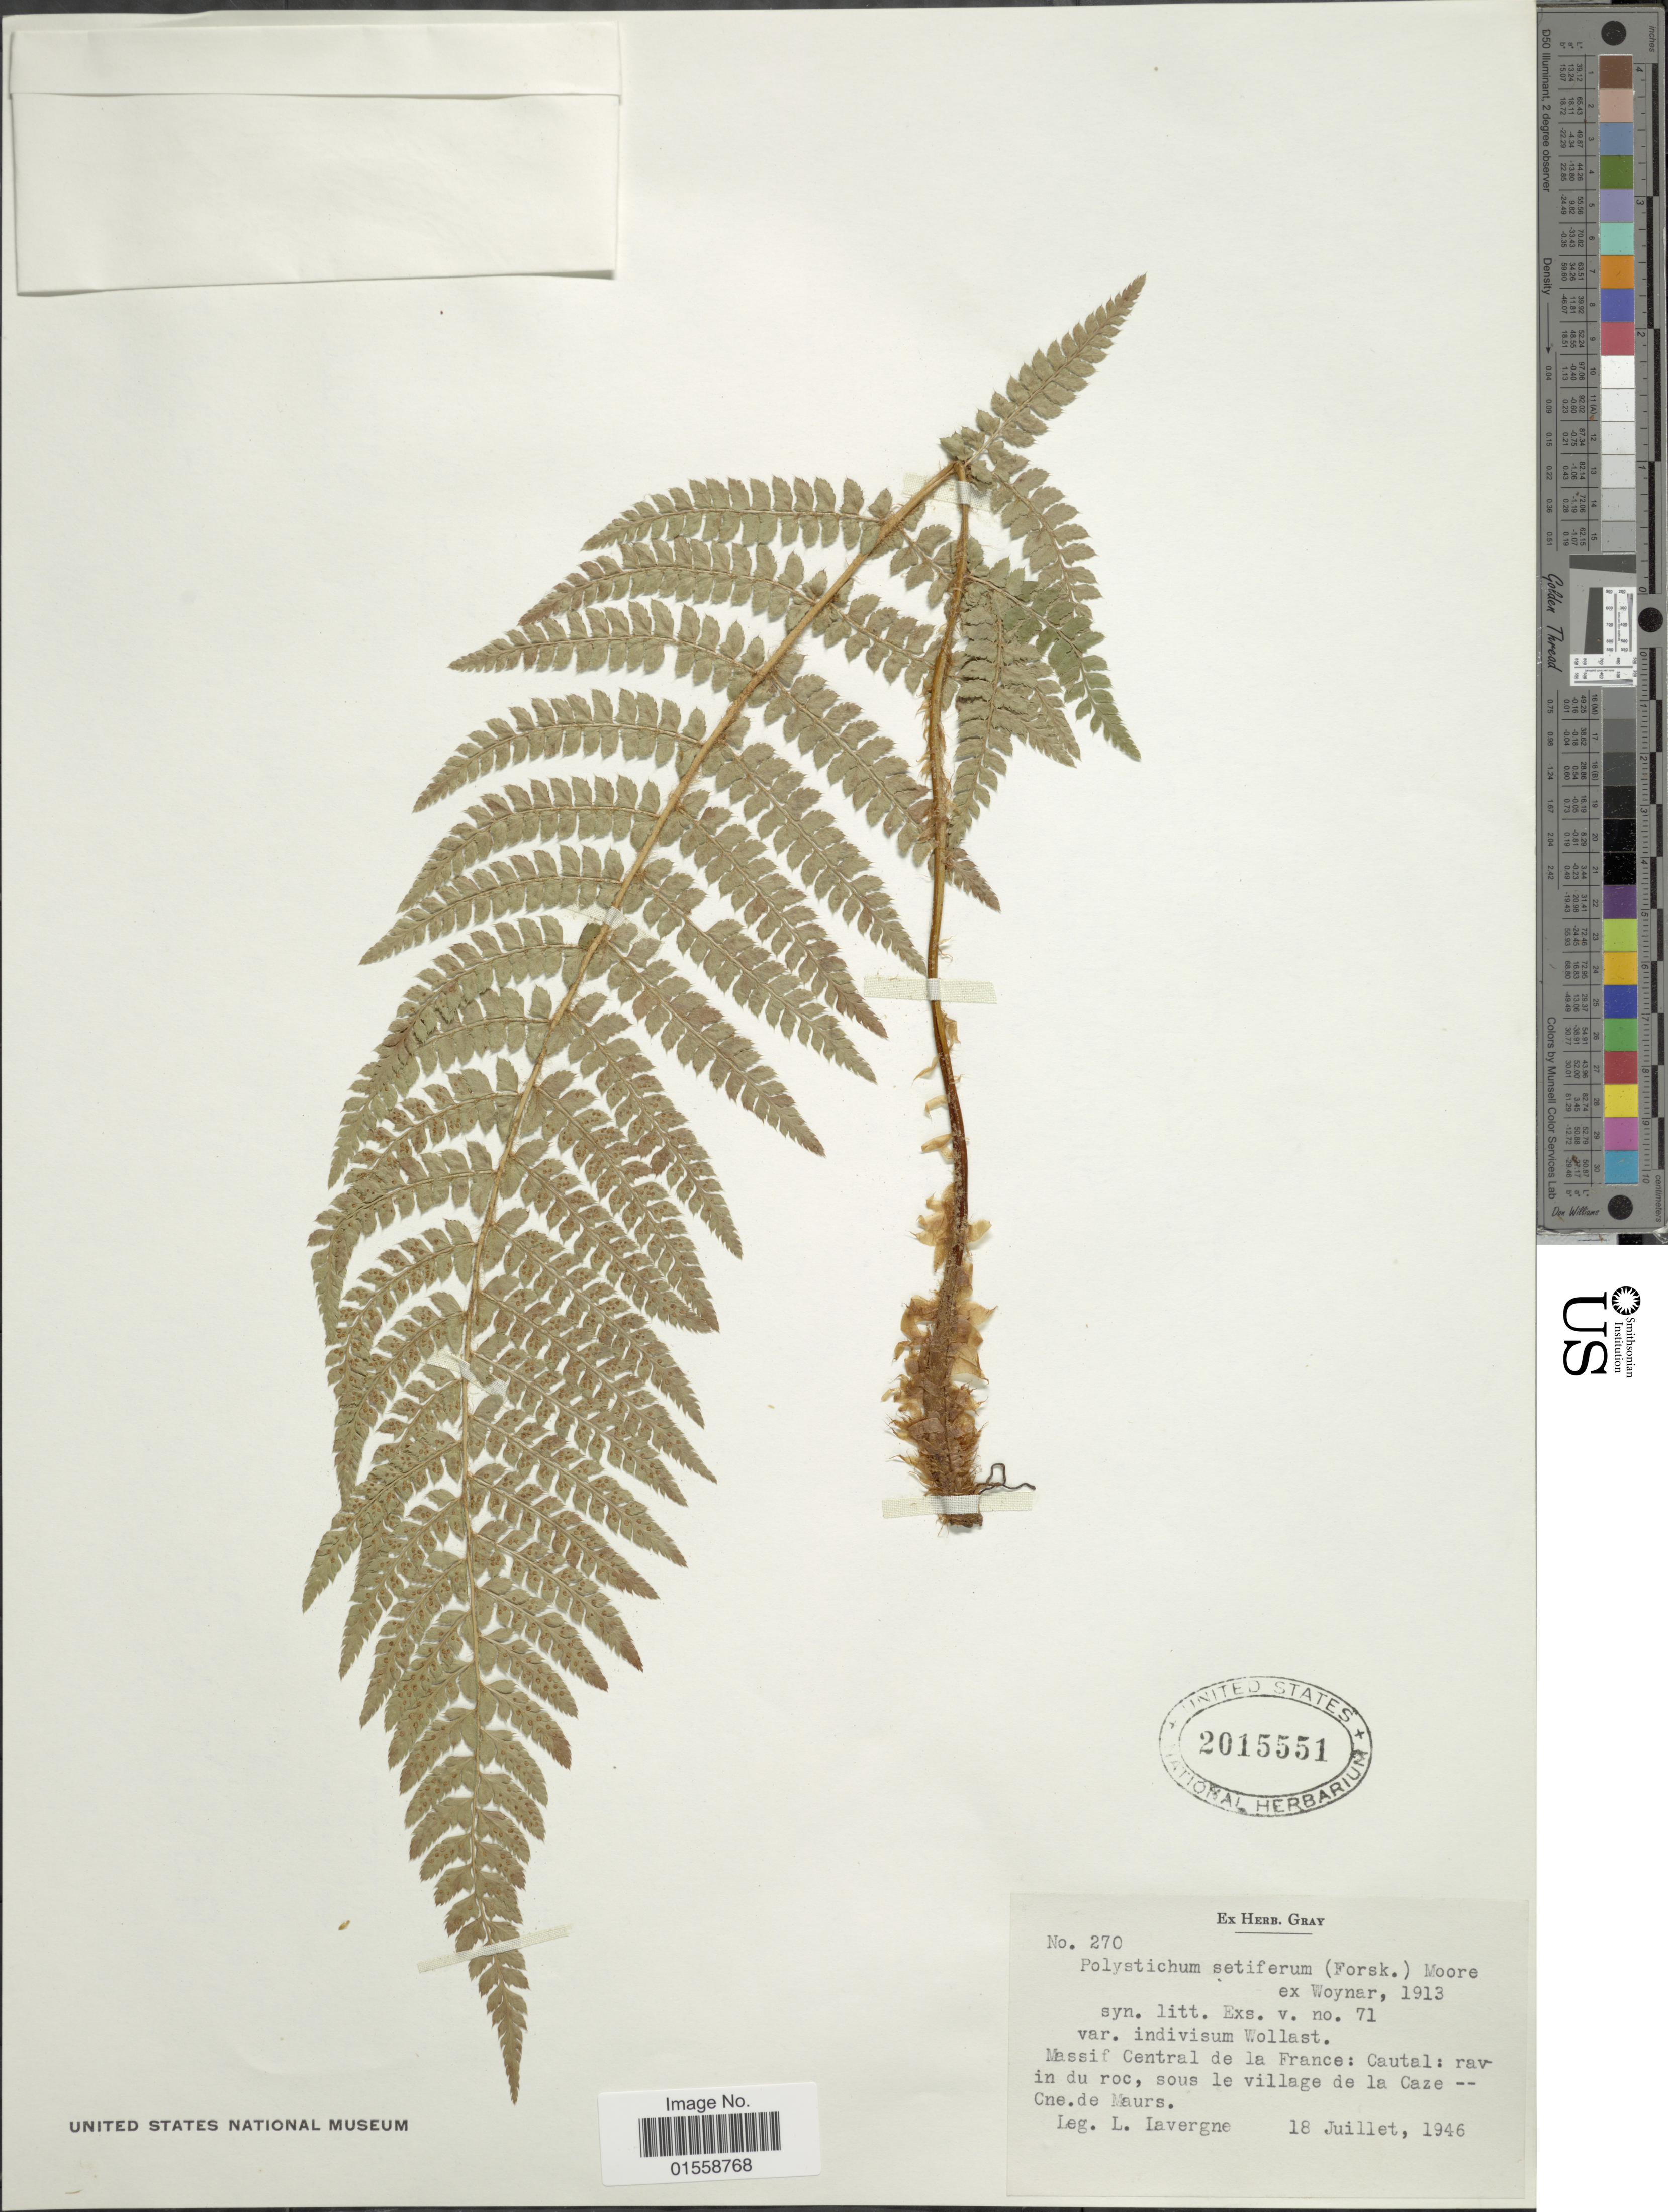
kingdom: Plantae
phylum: Tracheophyta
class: Polypodiopsida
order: Polypodiales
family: Dryopteridaceae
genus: Polystichum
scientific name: Polystichum setiferum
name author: (Forssk.) Moore ex Woynar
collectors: L. Lavergne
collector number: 270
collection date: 1946-07-18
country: France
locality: Massif Central de la France: Cautal : ravin du roc, sous le village de la Caze - Cne. de Maurs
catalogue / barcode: US 2015551